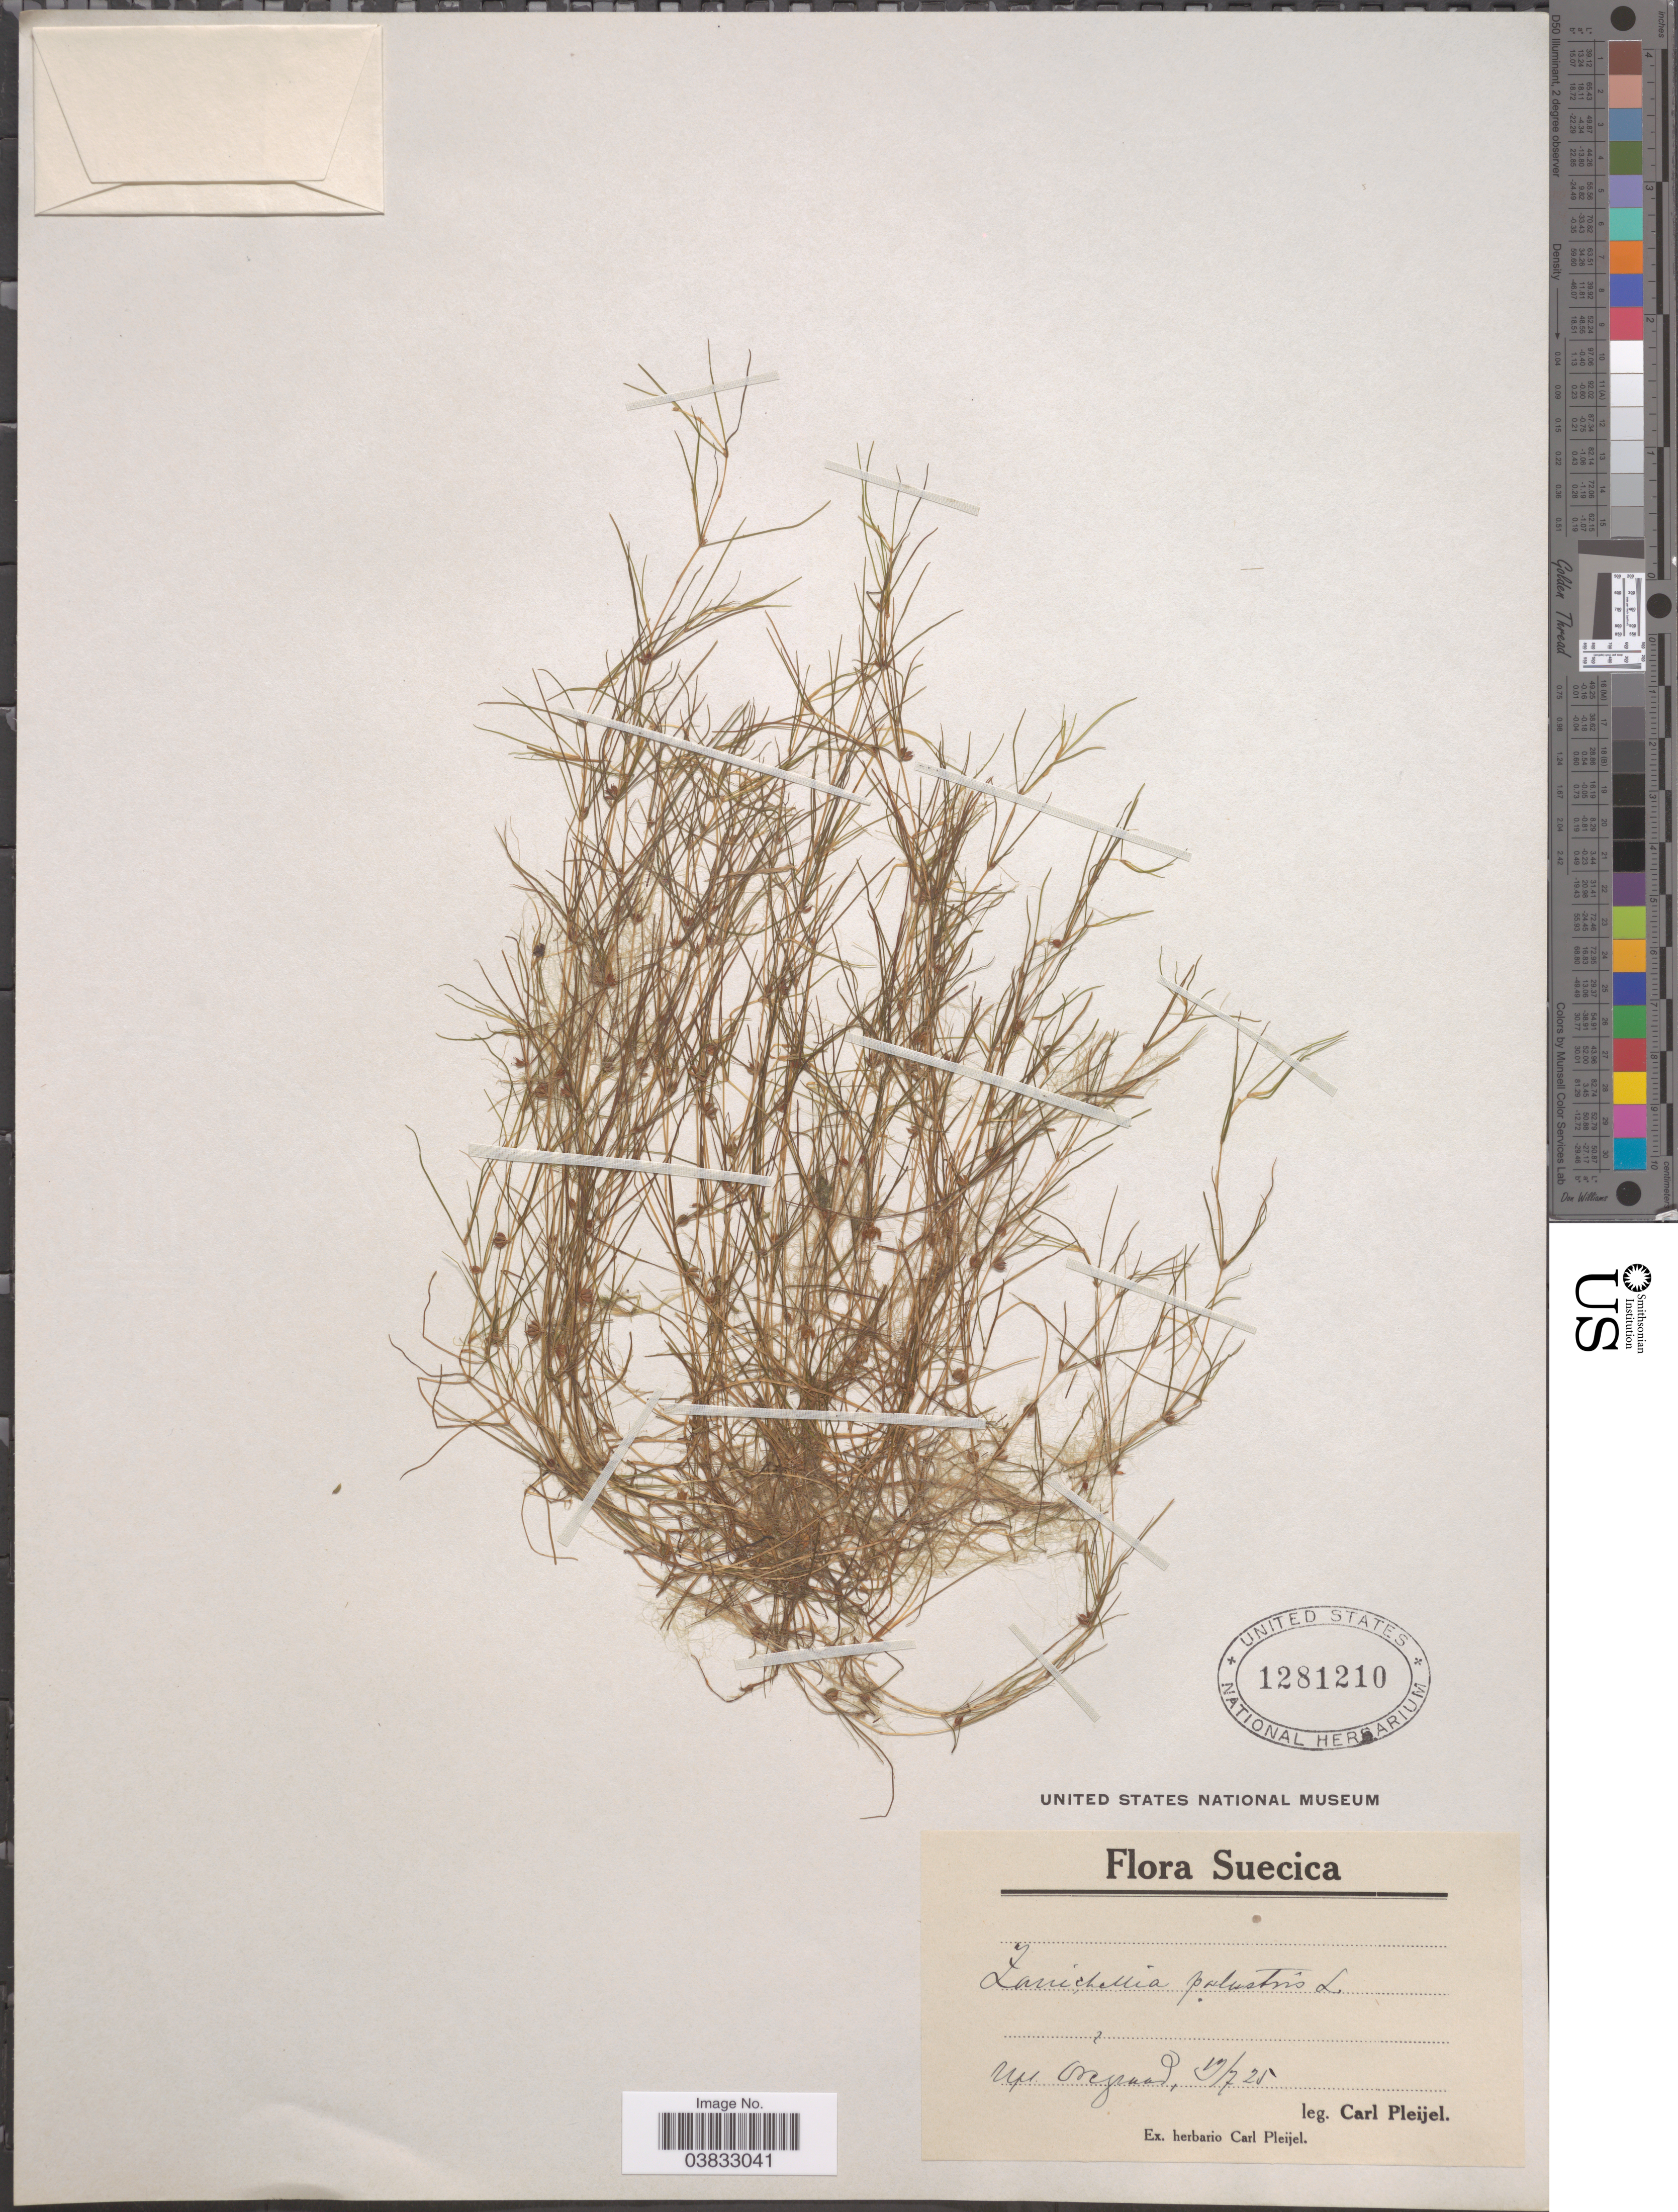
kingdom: Plantae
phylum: Tracheophyta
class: Liliopsida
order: Alismatales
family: Potamogetonaceae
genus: Zannichellia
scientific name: Zannichellia palustris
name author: L.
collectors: C. Pleijel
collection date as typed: Transcribed d/m/y: 19/7/25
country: Sweden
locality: Ups Oregrund.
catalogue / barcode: US 1281210